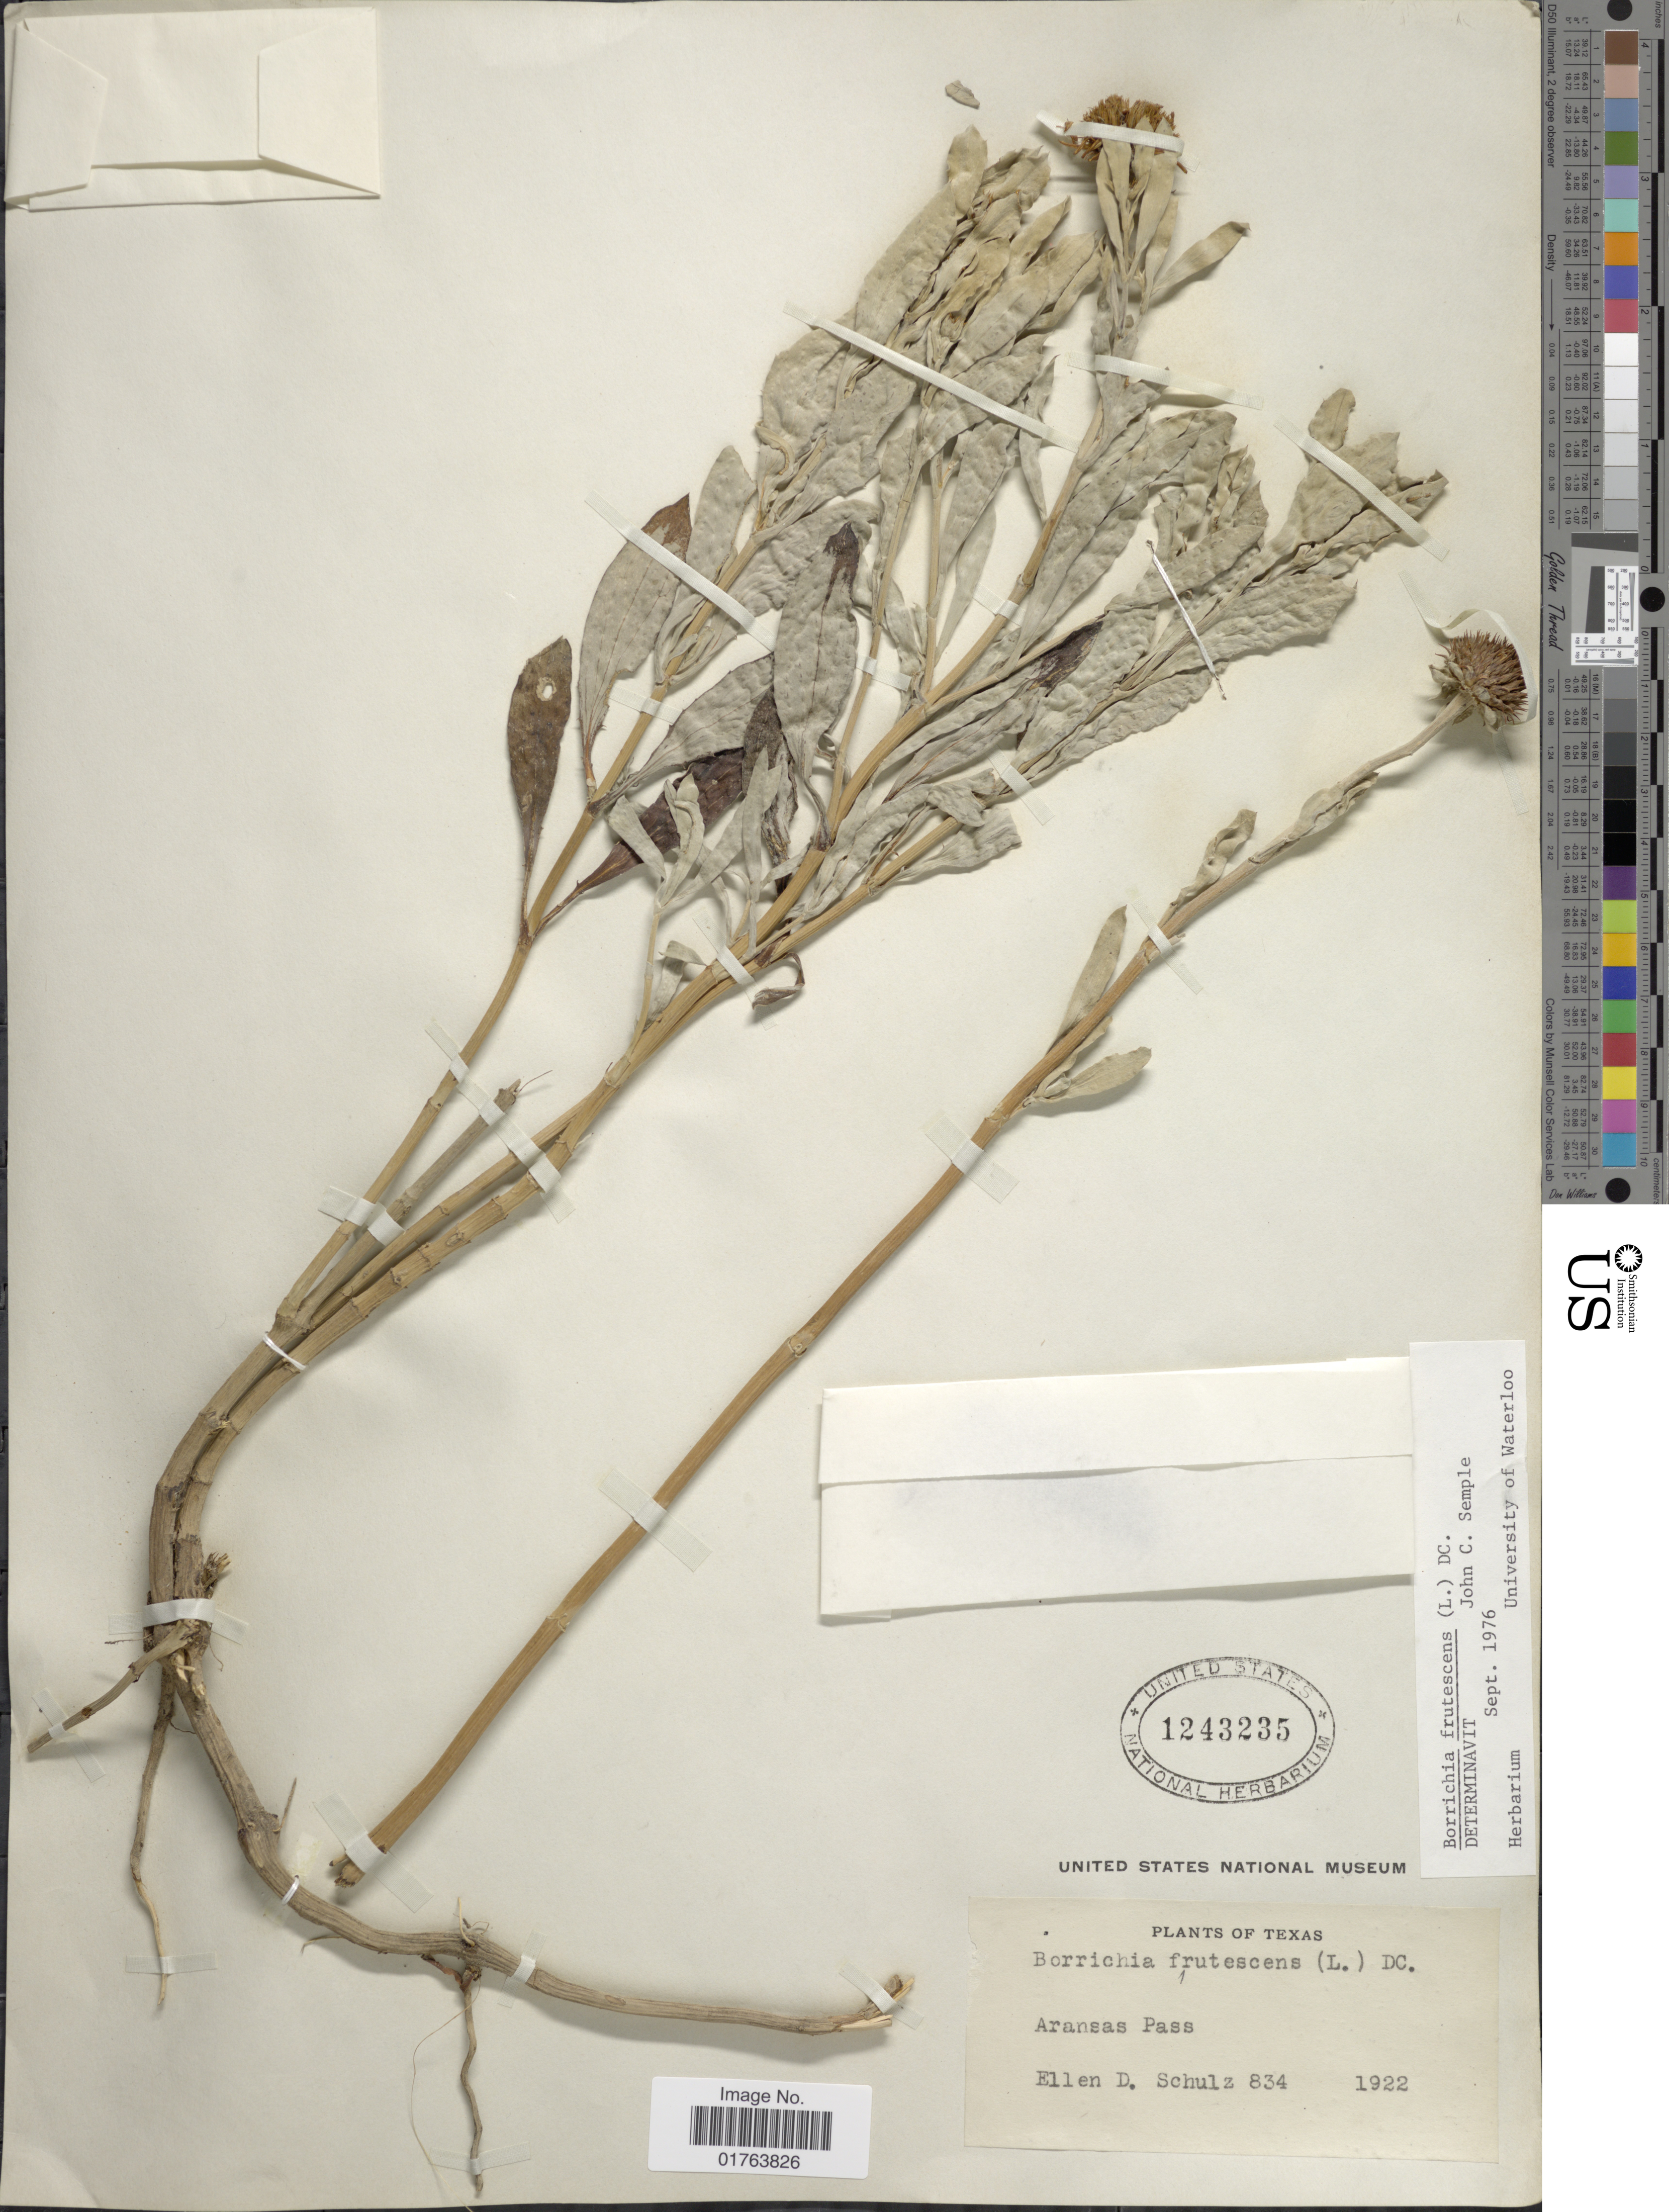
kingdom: Plantae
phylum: Tracheophyta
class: Magnoliopsida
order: Asterales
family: Asteraceae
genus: Borrichia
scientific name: Borrichia frutescens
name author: (L.) DC.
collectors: E. D. Schulz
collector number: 834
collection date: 1922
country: United States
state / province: Texas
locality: Aransas Pass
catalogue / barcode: US 1243235